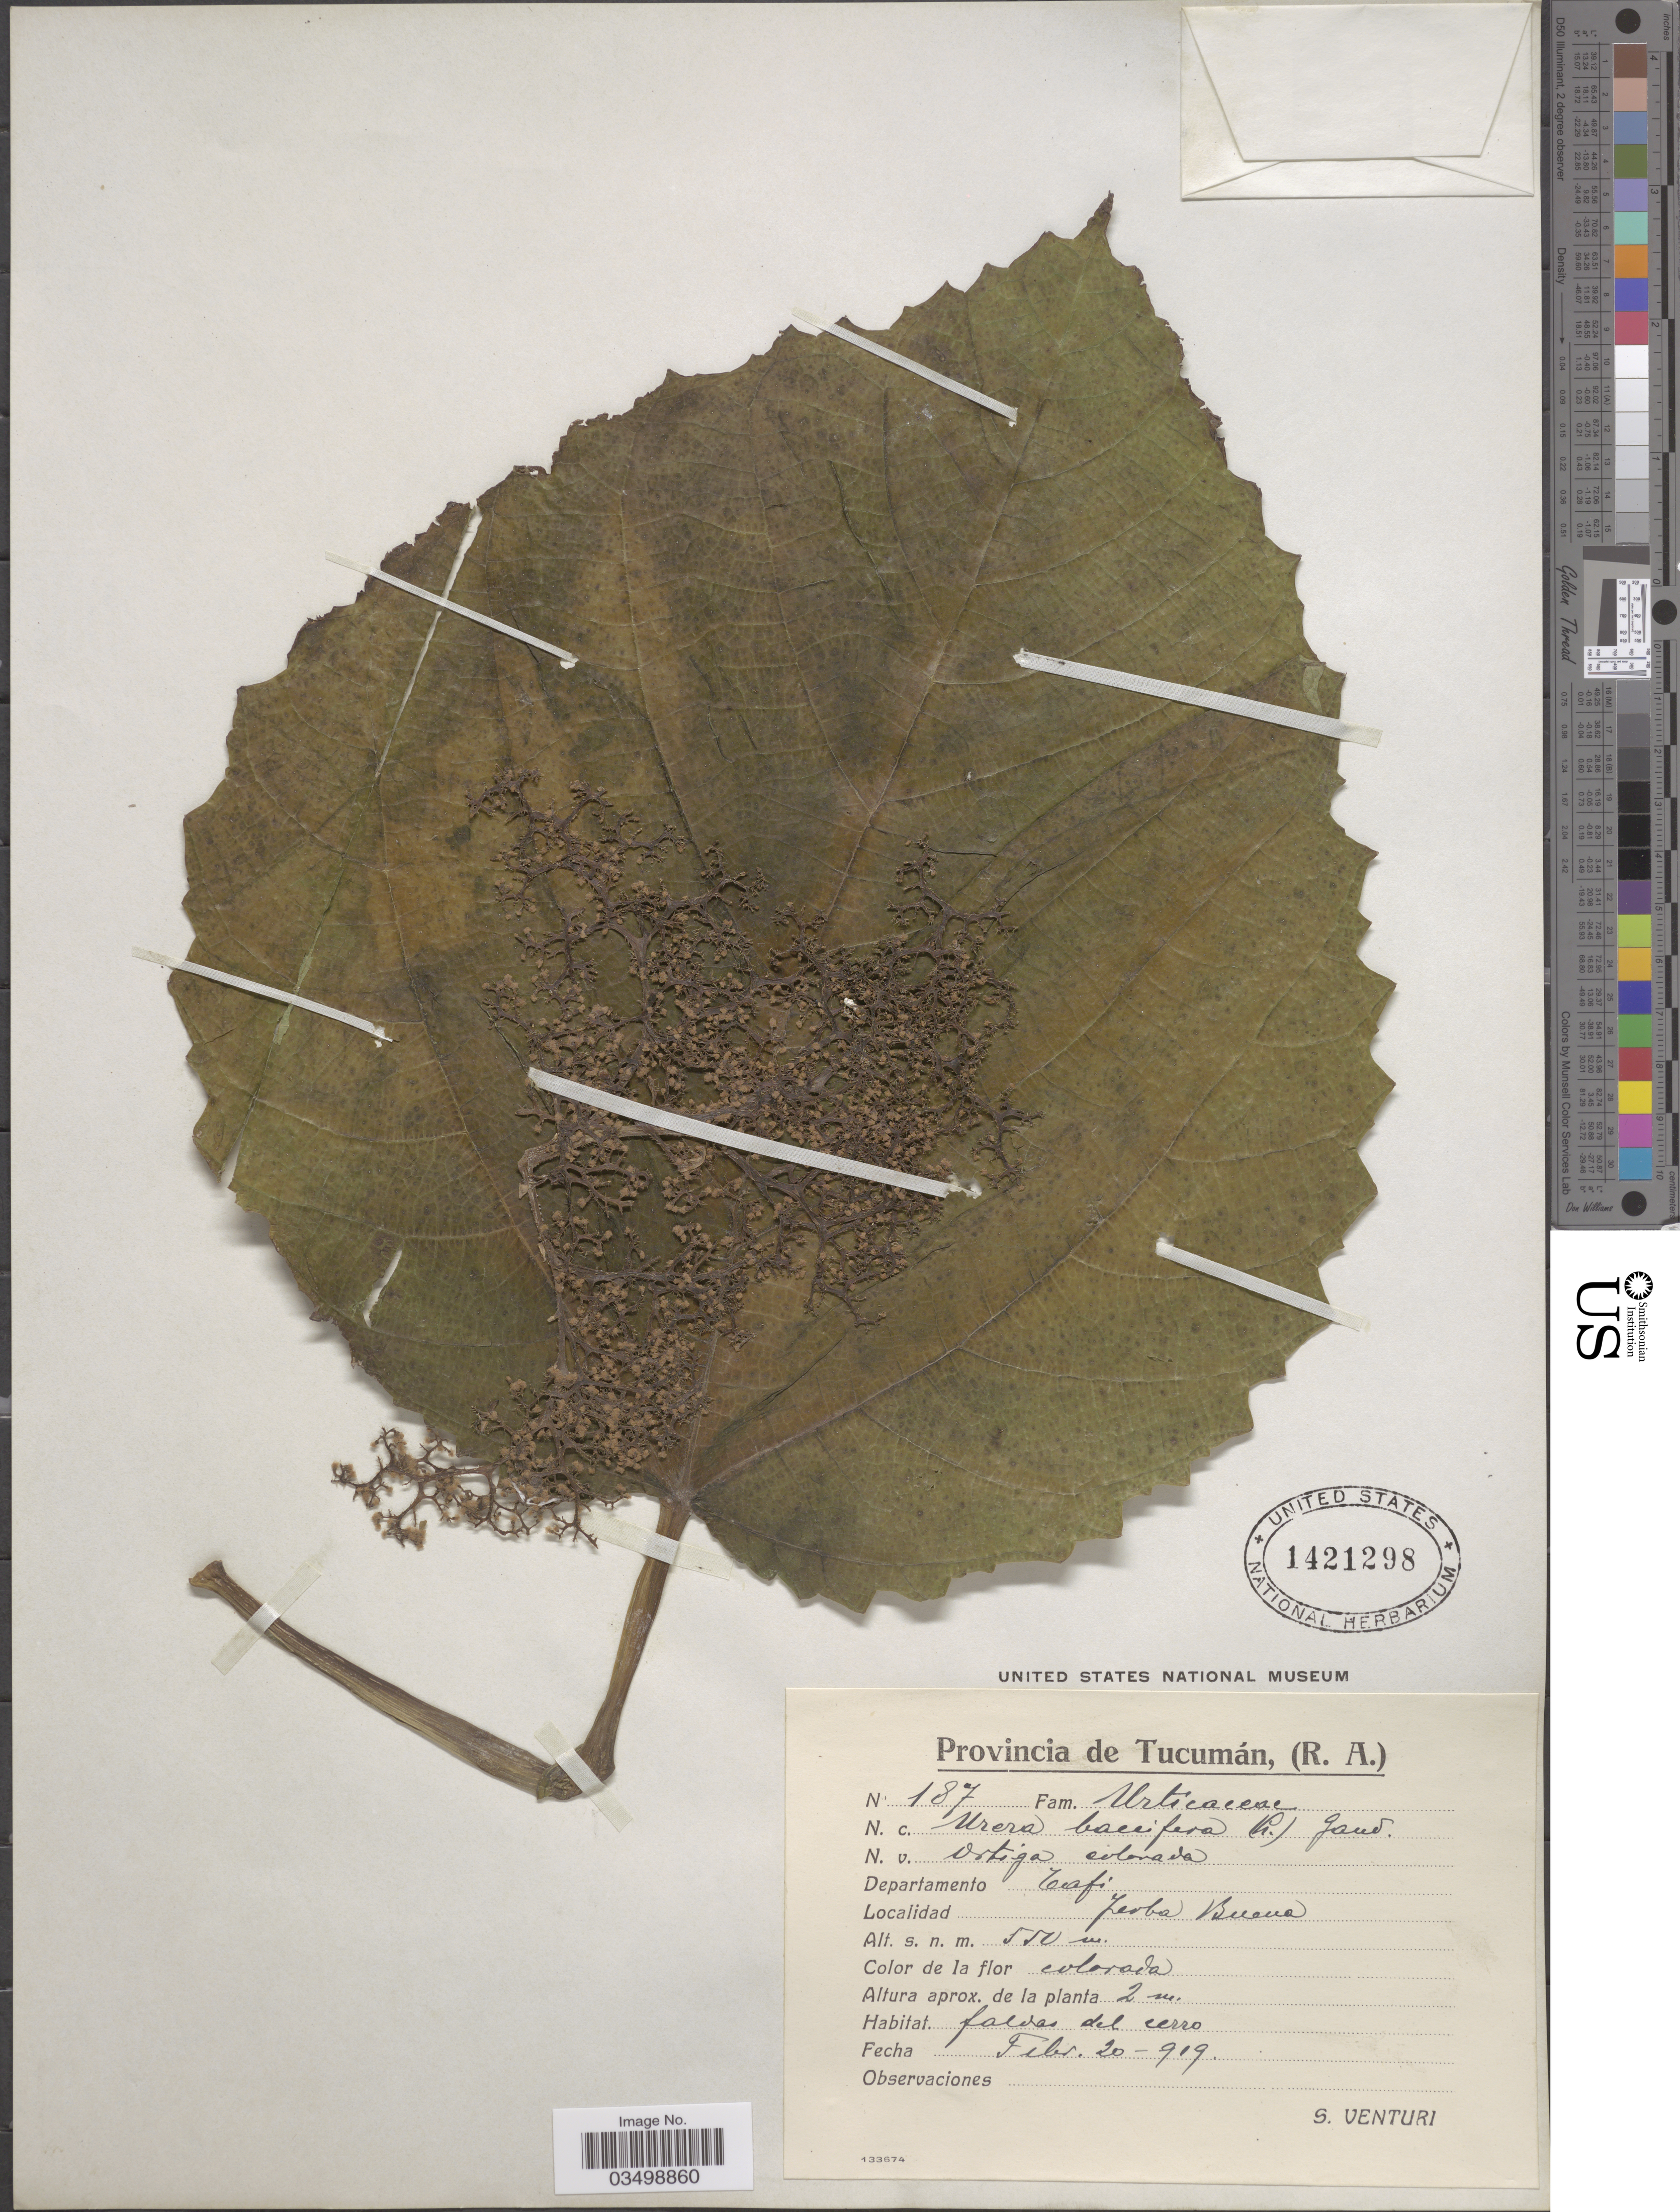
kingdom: Plantae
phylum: Tracheophyta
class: Magnoliopsida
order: Rosales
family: Urticaceae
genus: Urera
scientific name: Urera baccifera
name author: (L.) Gaudich. ex Wedd.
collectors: S. Venturi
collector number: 187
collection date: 1919-02-20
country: Argentina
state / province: Tucuman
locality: Departamento Tafi. Yerba Buena.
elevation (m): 550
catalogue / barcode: US 1421298